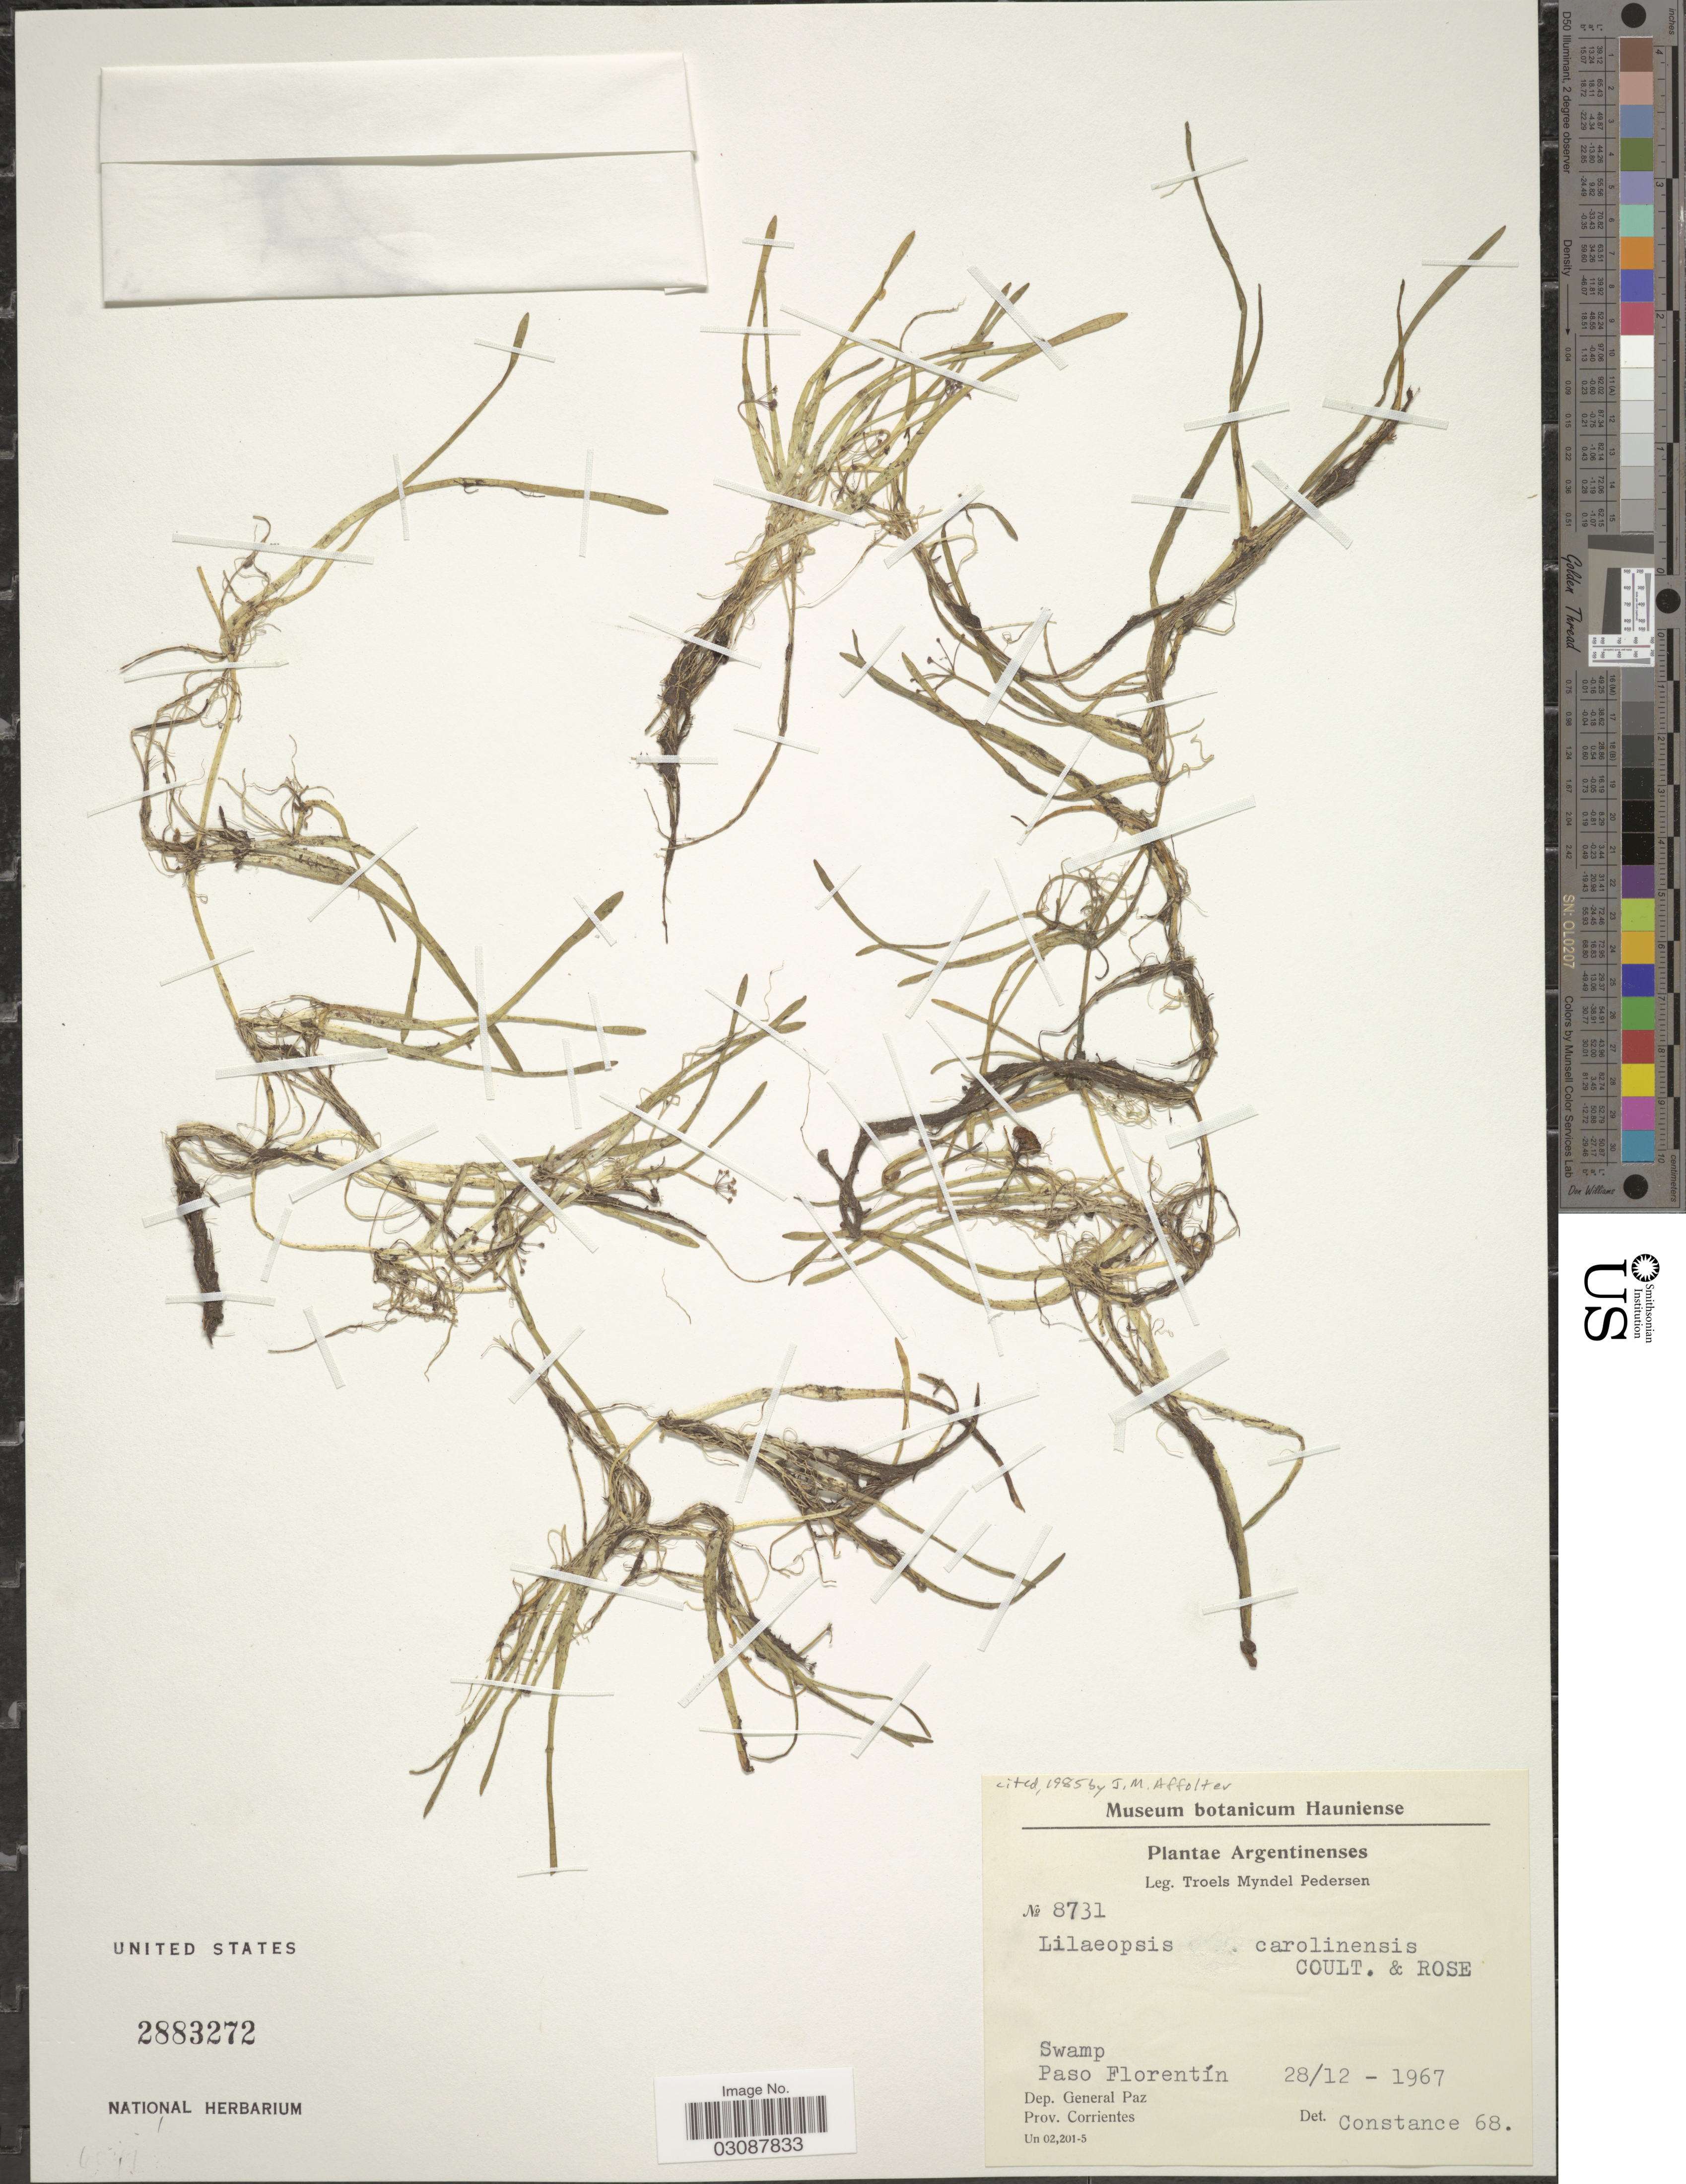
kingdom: Plantae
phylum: Tracheophyta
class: Magnoliopsida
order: Apiales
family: Apiaceae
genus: Lilaeopsis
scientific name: Lilaeopsis carolinensis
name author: J.M. Coult. & Rose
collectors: T. Pederson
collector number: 8731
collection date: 1967-12-28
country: Argentina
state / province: Corrientes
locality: Paso Florentín, Dep. General Paz, Prov. Corrientes.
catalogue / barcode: US 2883272